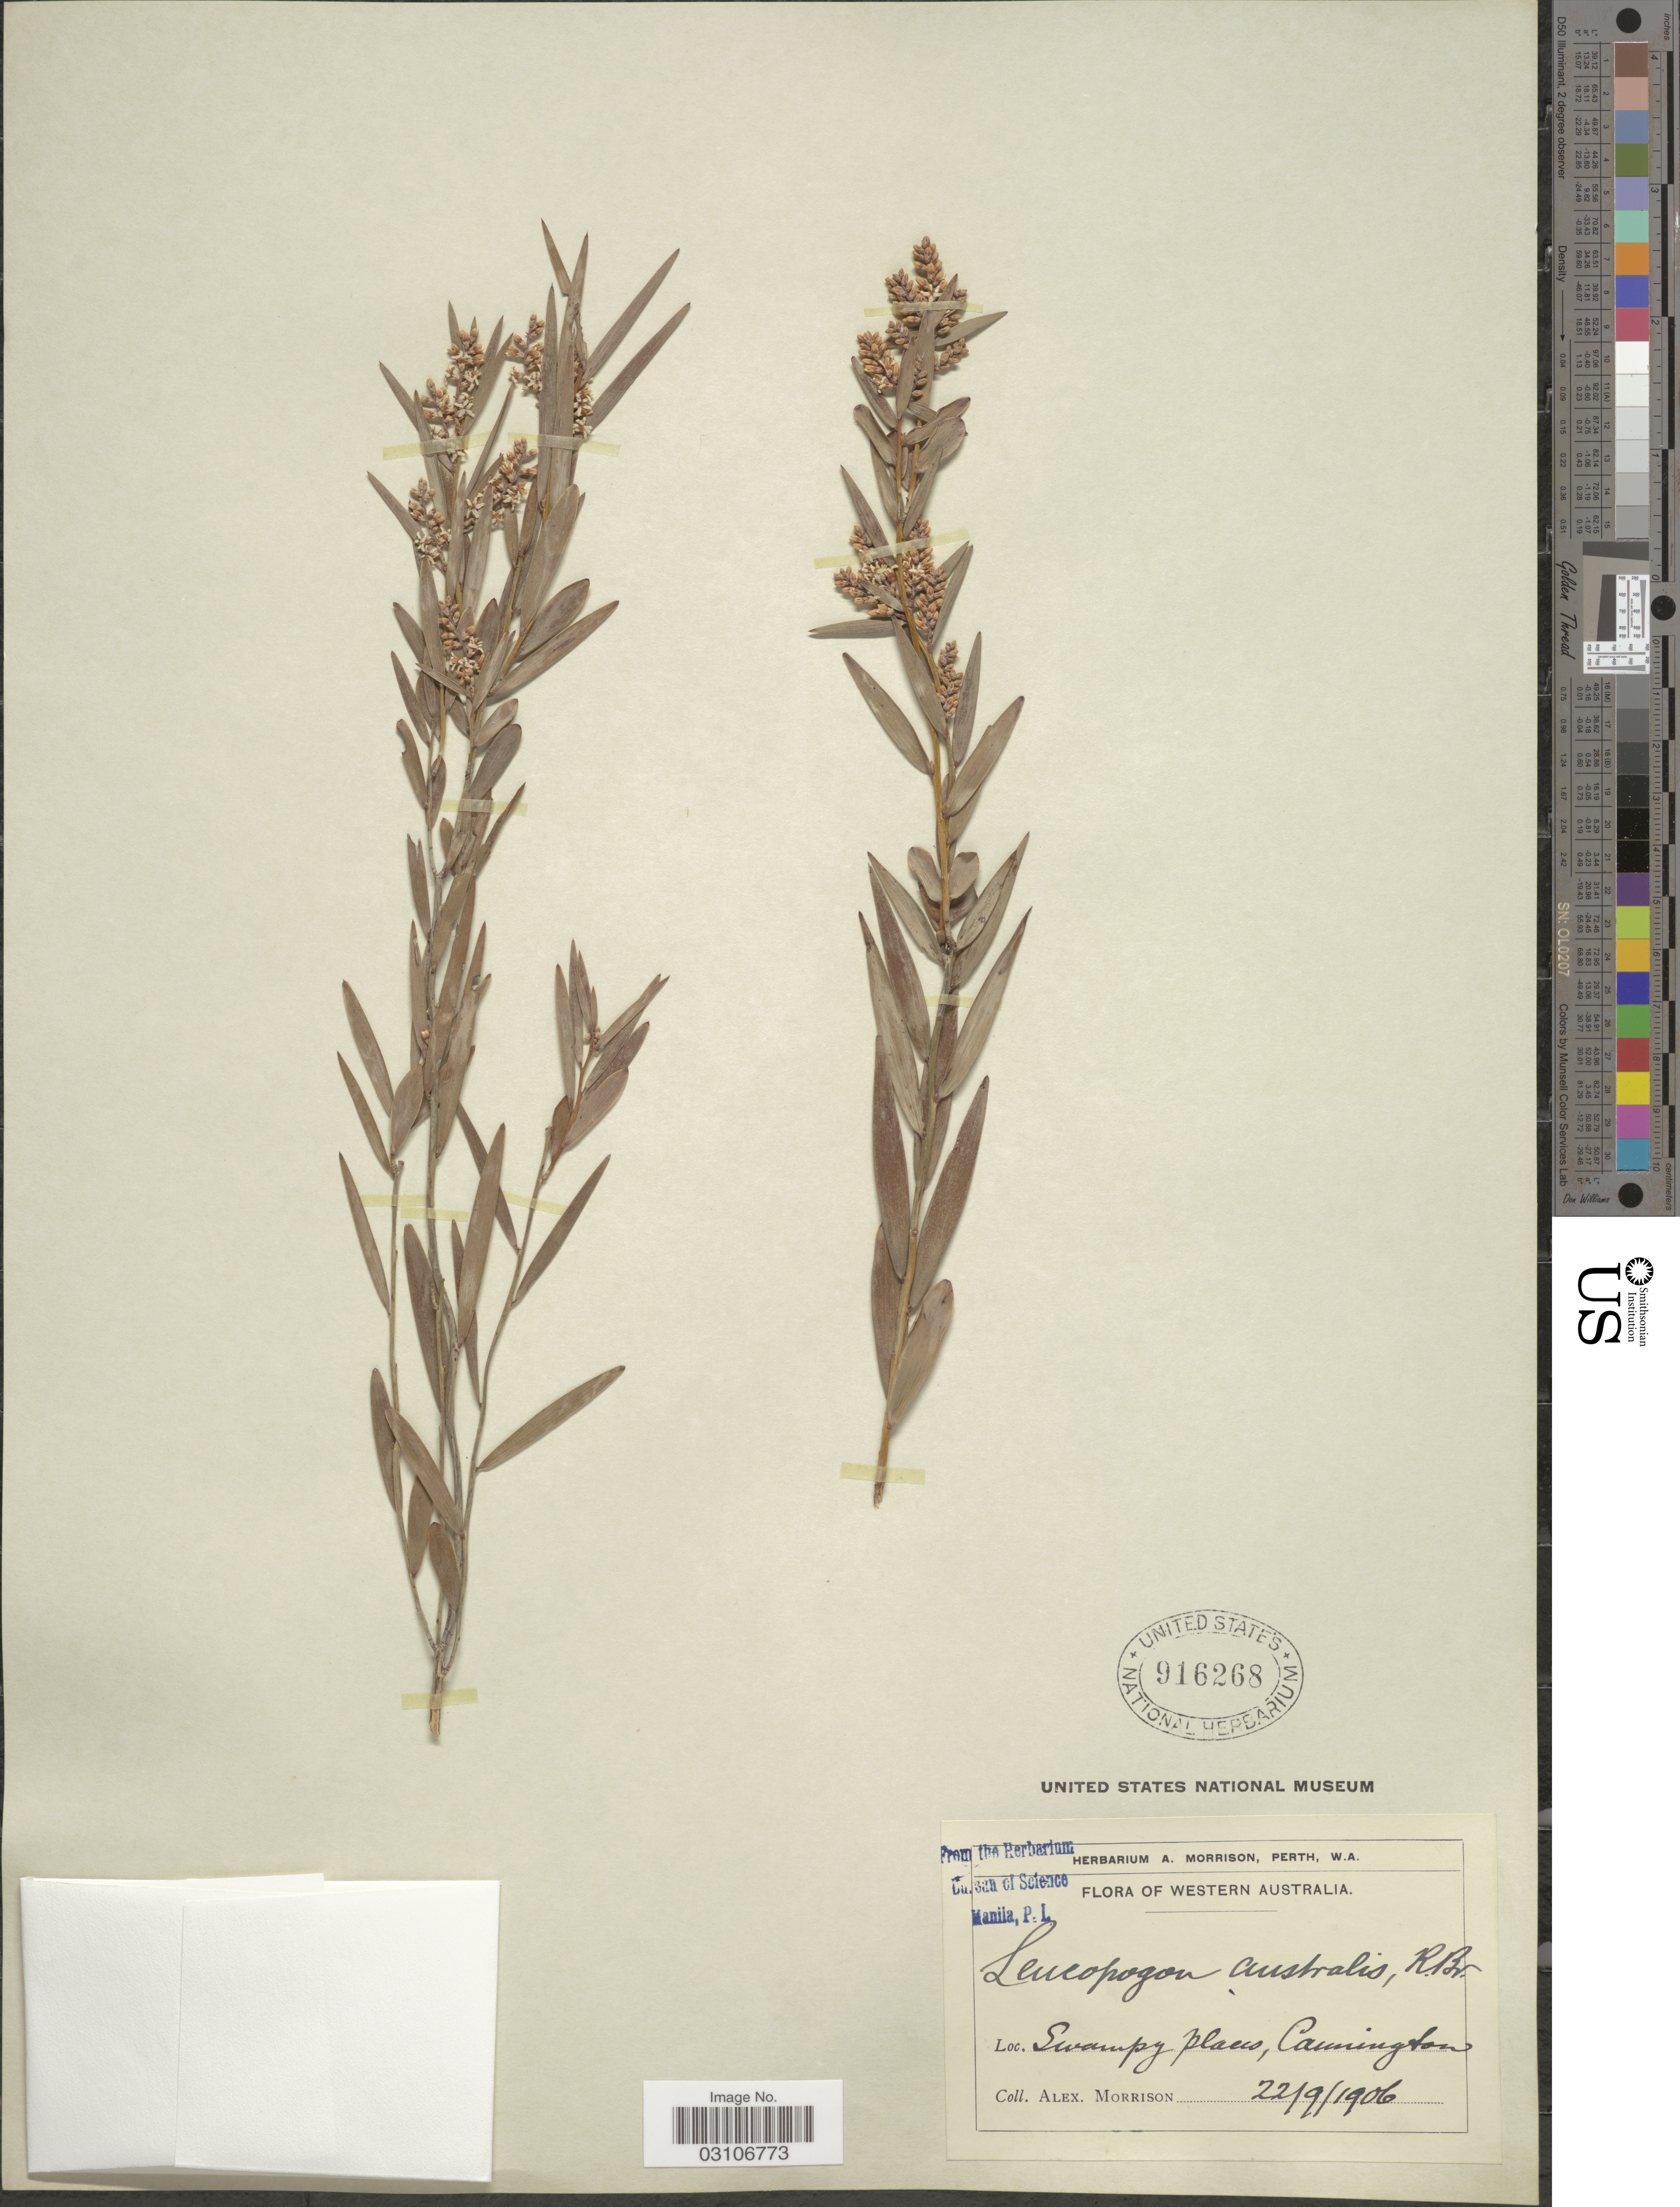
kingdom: Plantae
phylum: Tracheophyta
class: Magnoliopsida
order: Ericales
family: Ericaceae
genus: Leucopogon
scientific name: Leucopogon australis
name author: R. Br.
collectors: A. Morrison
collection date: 1906-09-22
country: Australia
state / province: Western Australia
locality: Swampy places, Cannington.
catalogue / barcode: US 916268